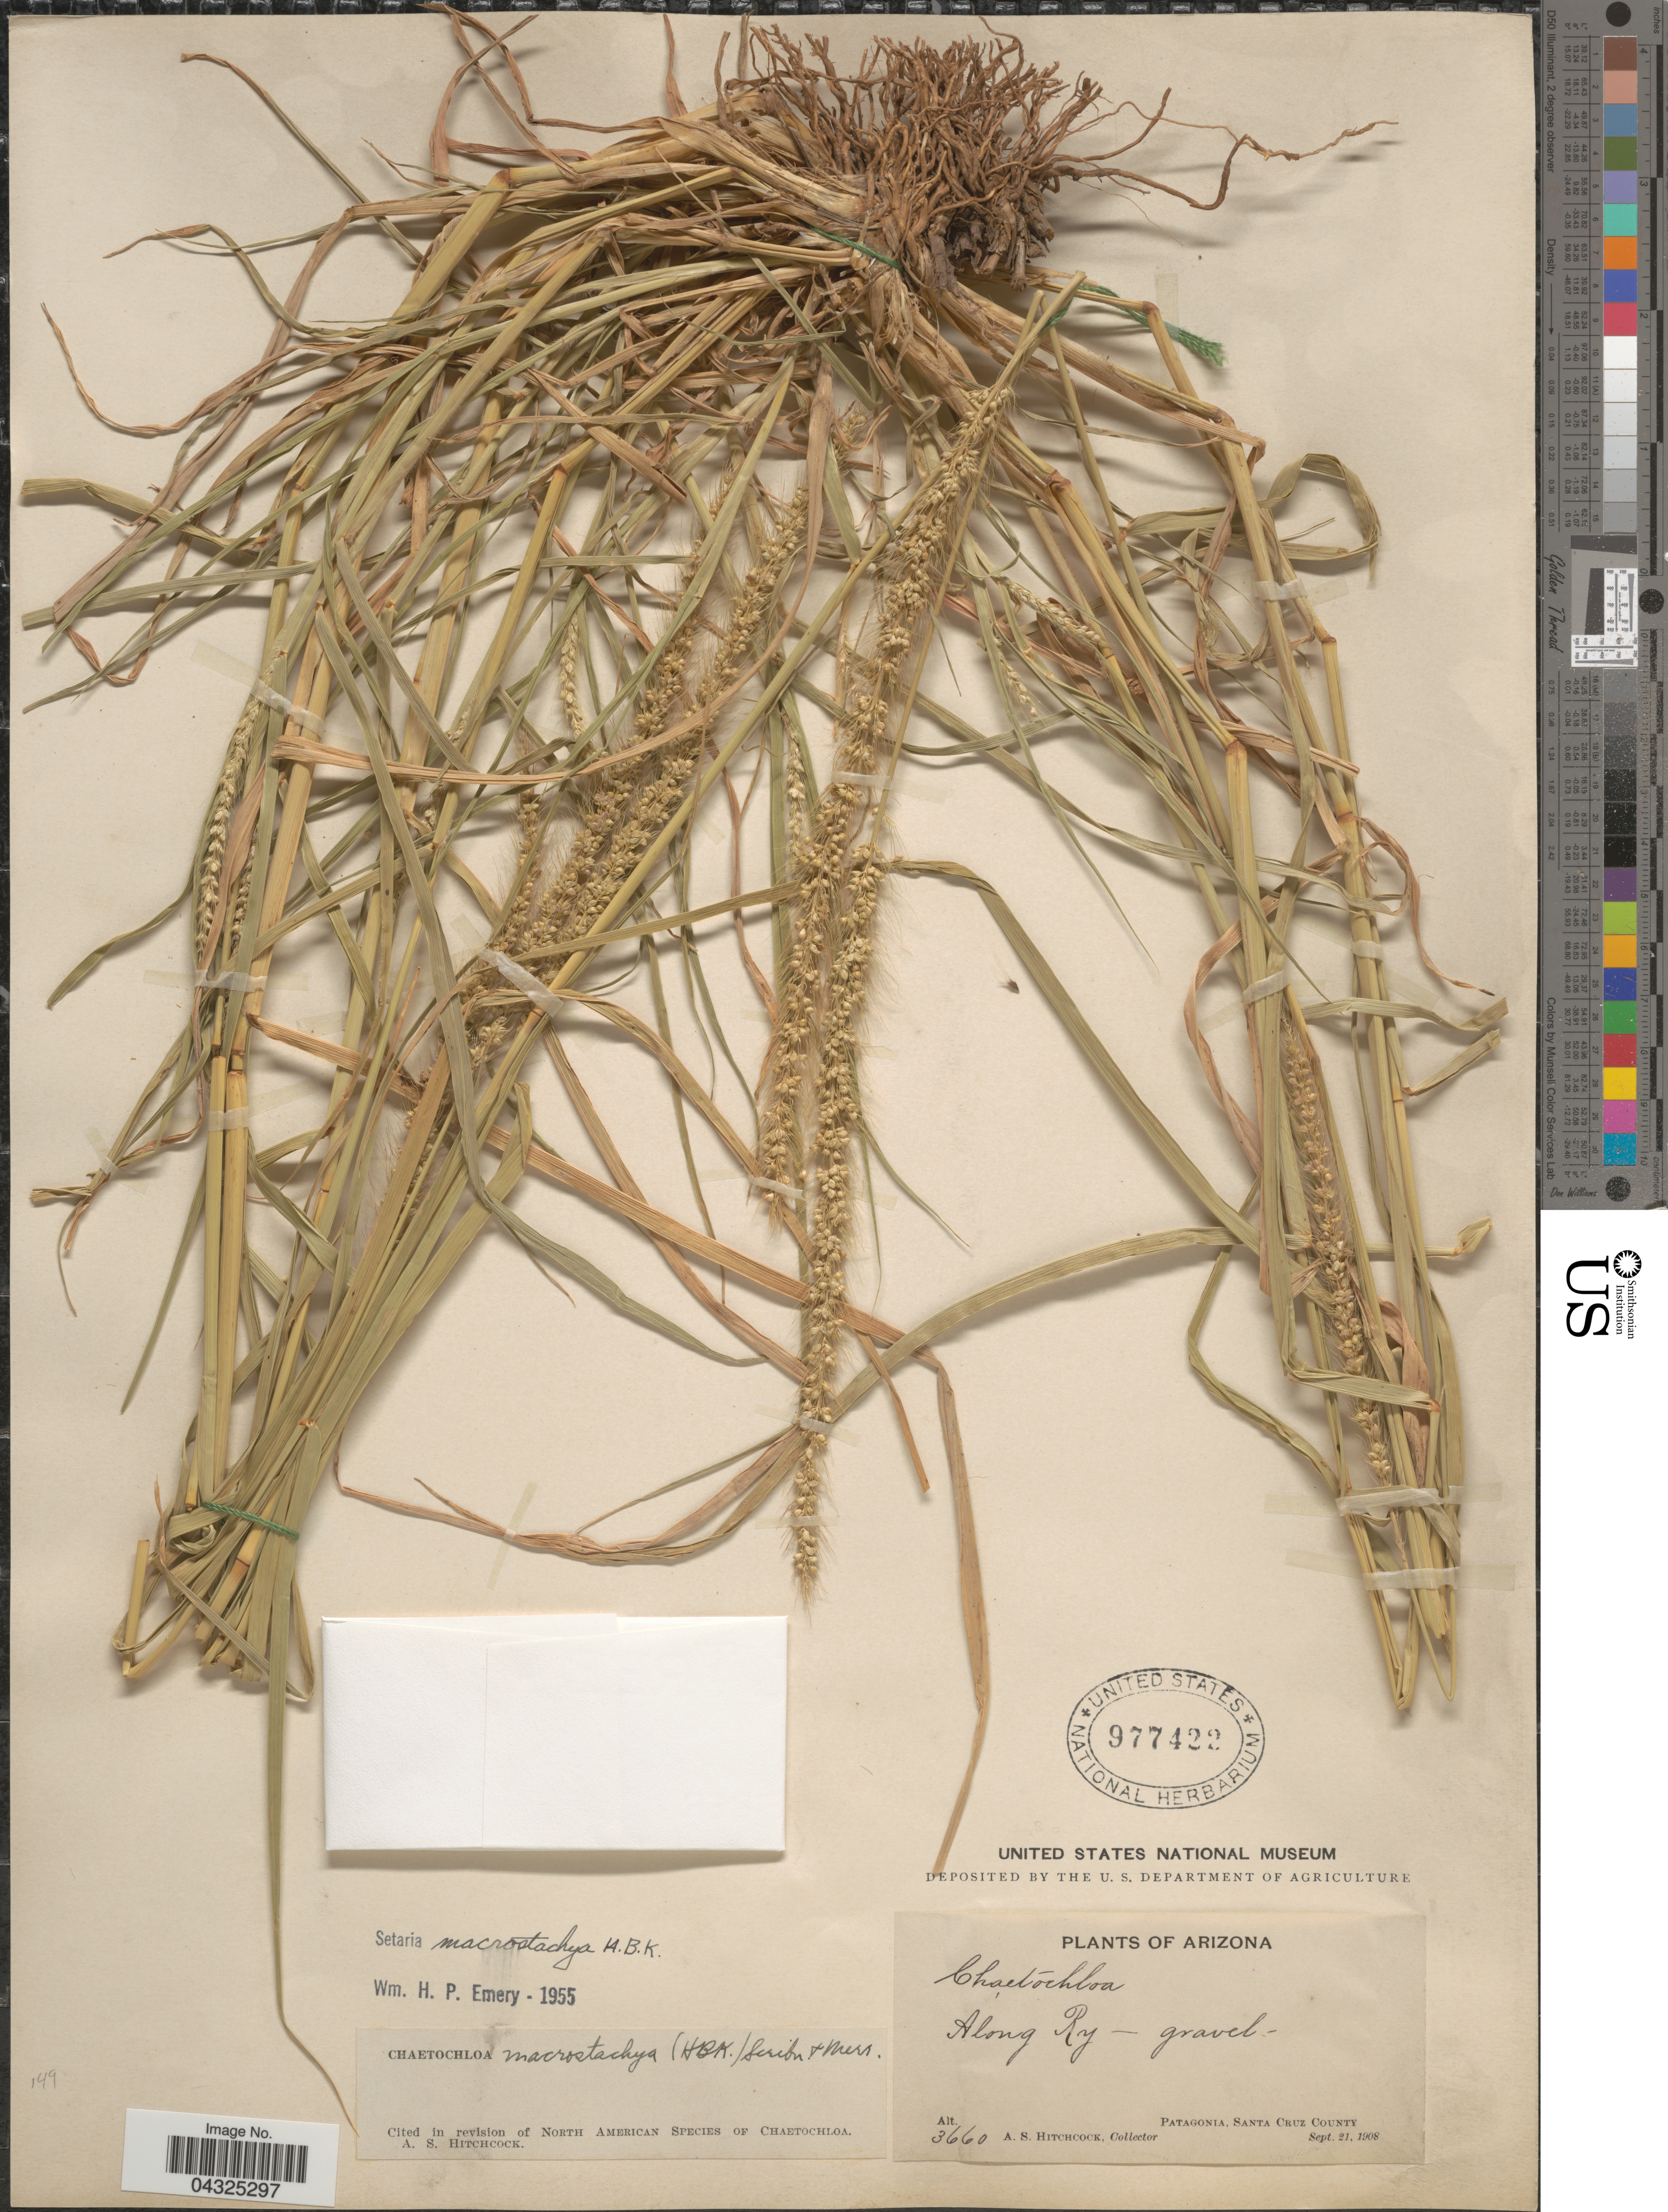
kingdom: Plantae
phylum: Tracheophyta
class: Liliopsida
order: Poales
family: Poaceae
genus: Setaria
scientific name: Setaria macrostachya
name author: Kunth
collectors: A. S. Hitchcock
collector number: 3660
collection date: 1908-09-21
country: United States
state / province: Arizona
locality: Along Ry - gravel. Patagonia, Santa Cruz County.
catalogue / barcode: US 977422